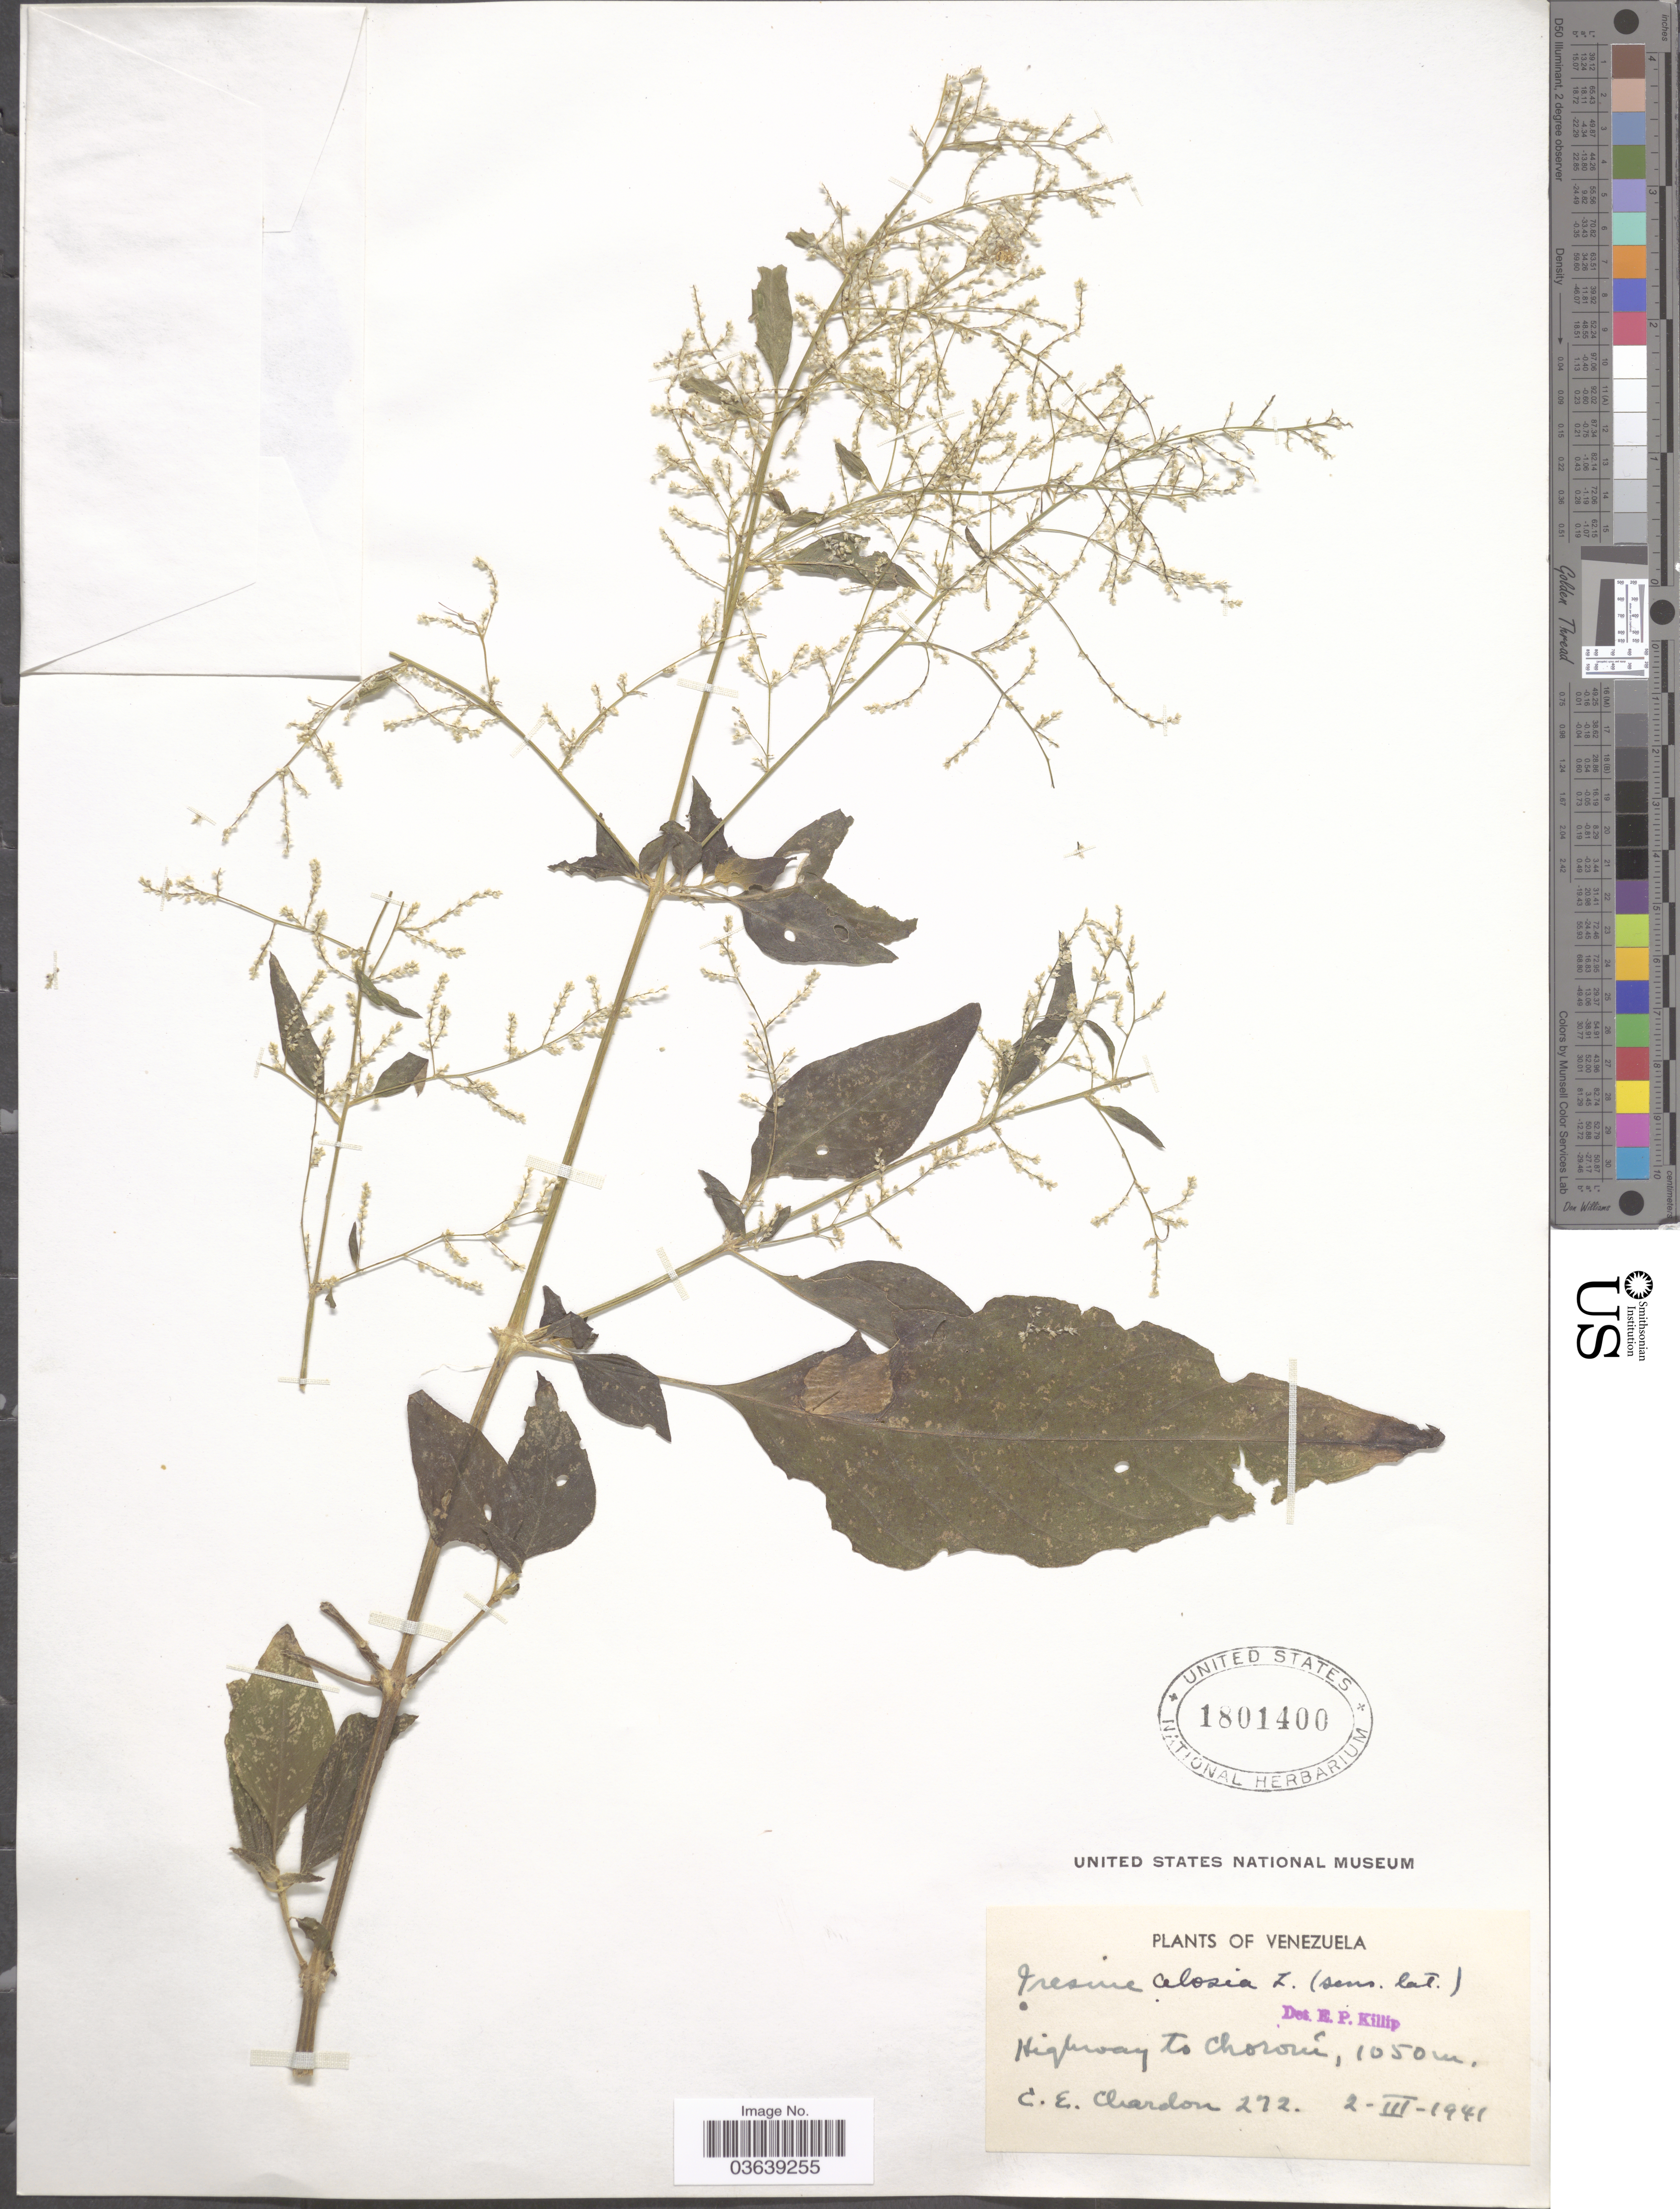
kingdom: Plantae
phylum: Tracheophyta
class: Magnoliopsida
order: Caryophyllales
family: Amaranthaceae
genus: Iresine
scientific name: Iresine celosia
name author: L.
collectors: C. E. Chardón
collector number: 272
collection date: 1941-03-02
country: Venezuela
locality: Highway to Choroní.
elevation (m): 1050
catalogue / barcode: US 1801400